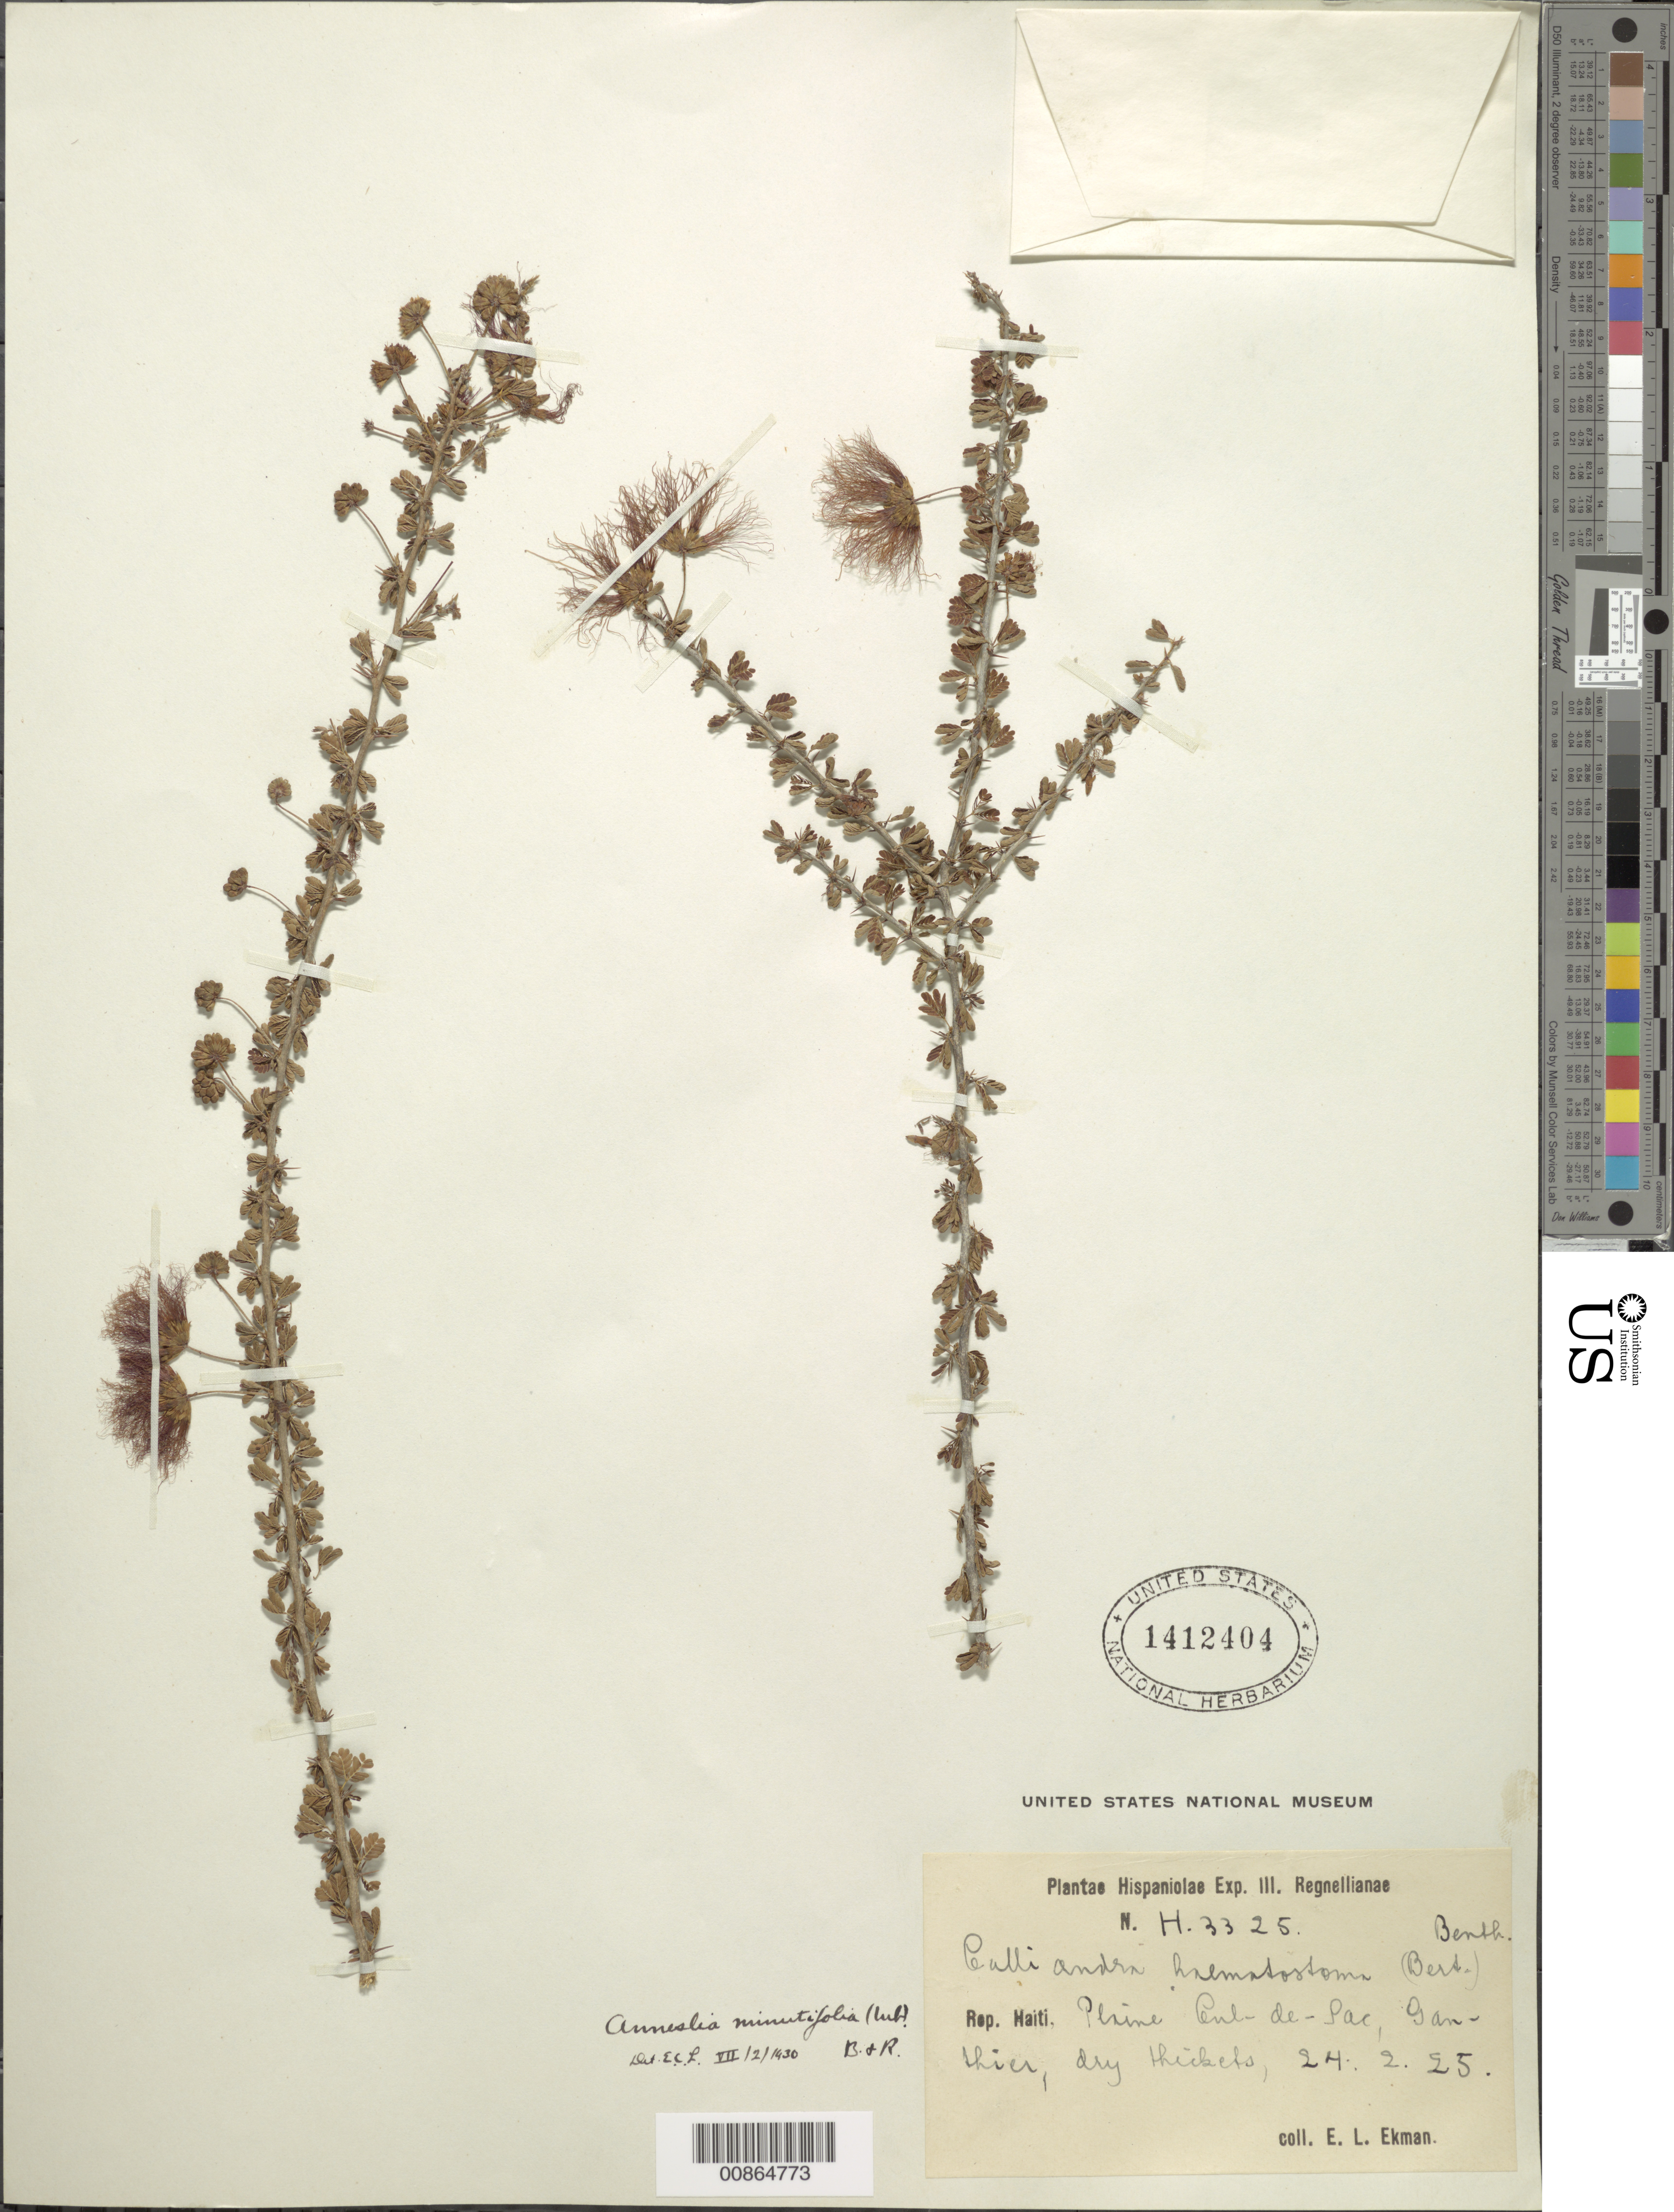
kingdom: Plantae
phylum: Tracheophyta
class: Magnoliopsida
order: Fabales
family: Fabaceae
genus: Calliandra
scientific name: Calliandra minutifolia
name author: Pittier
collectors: E. L. Ekman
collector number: H 3325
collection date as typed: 24 Feb 1925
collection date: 1925-02-24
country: Haiti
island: Hispaniola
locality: Plain Cul-de-Sac, Ganthier.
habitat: Dry thickets.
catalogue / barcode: US 1412404